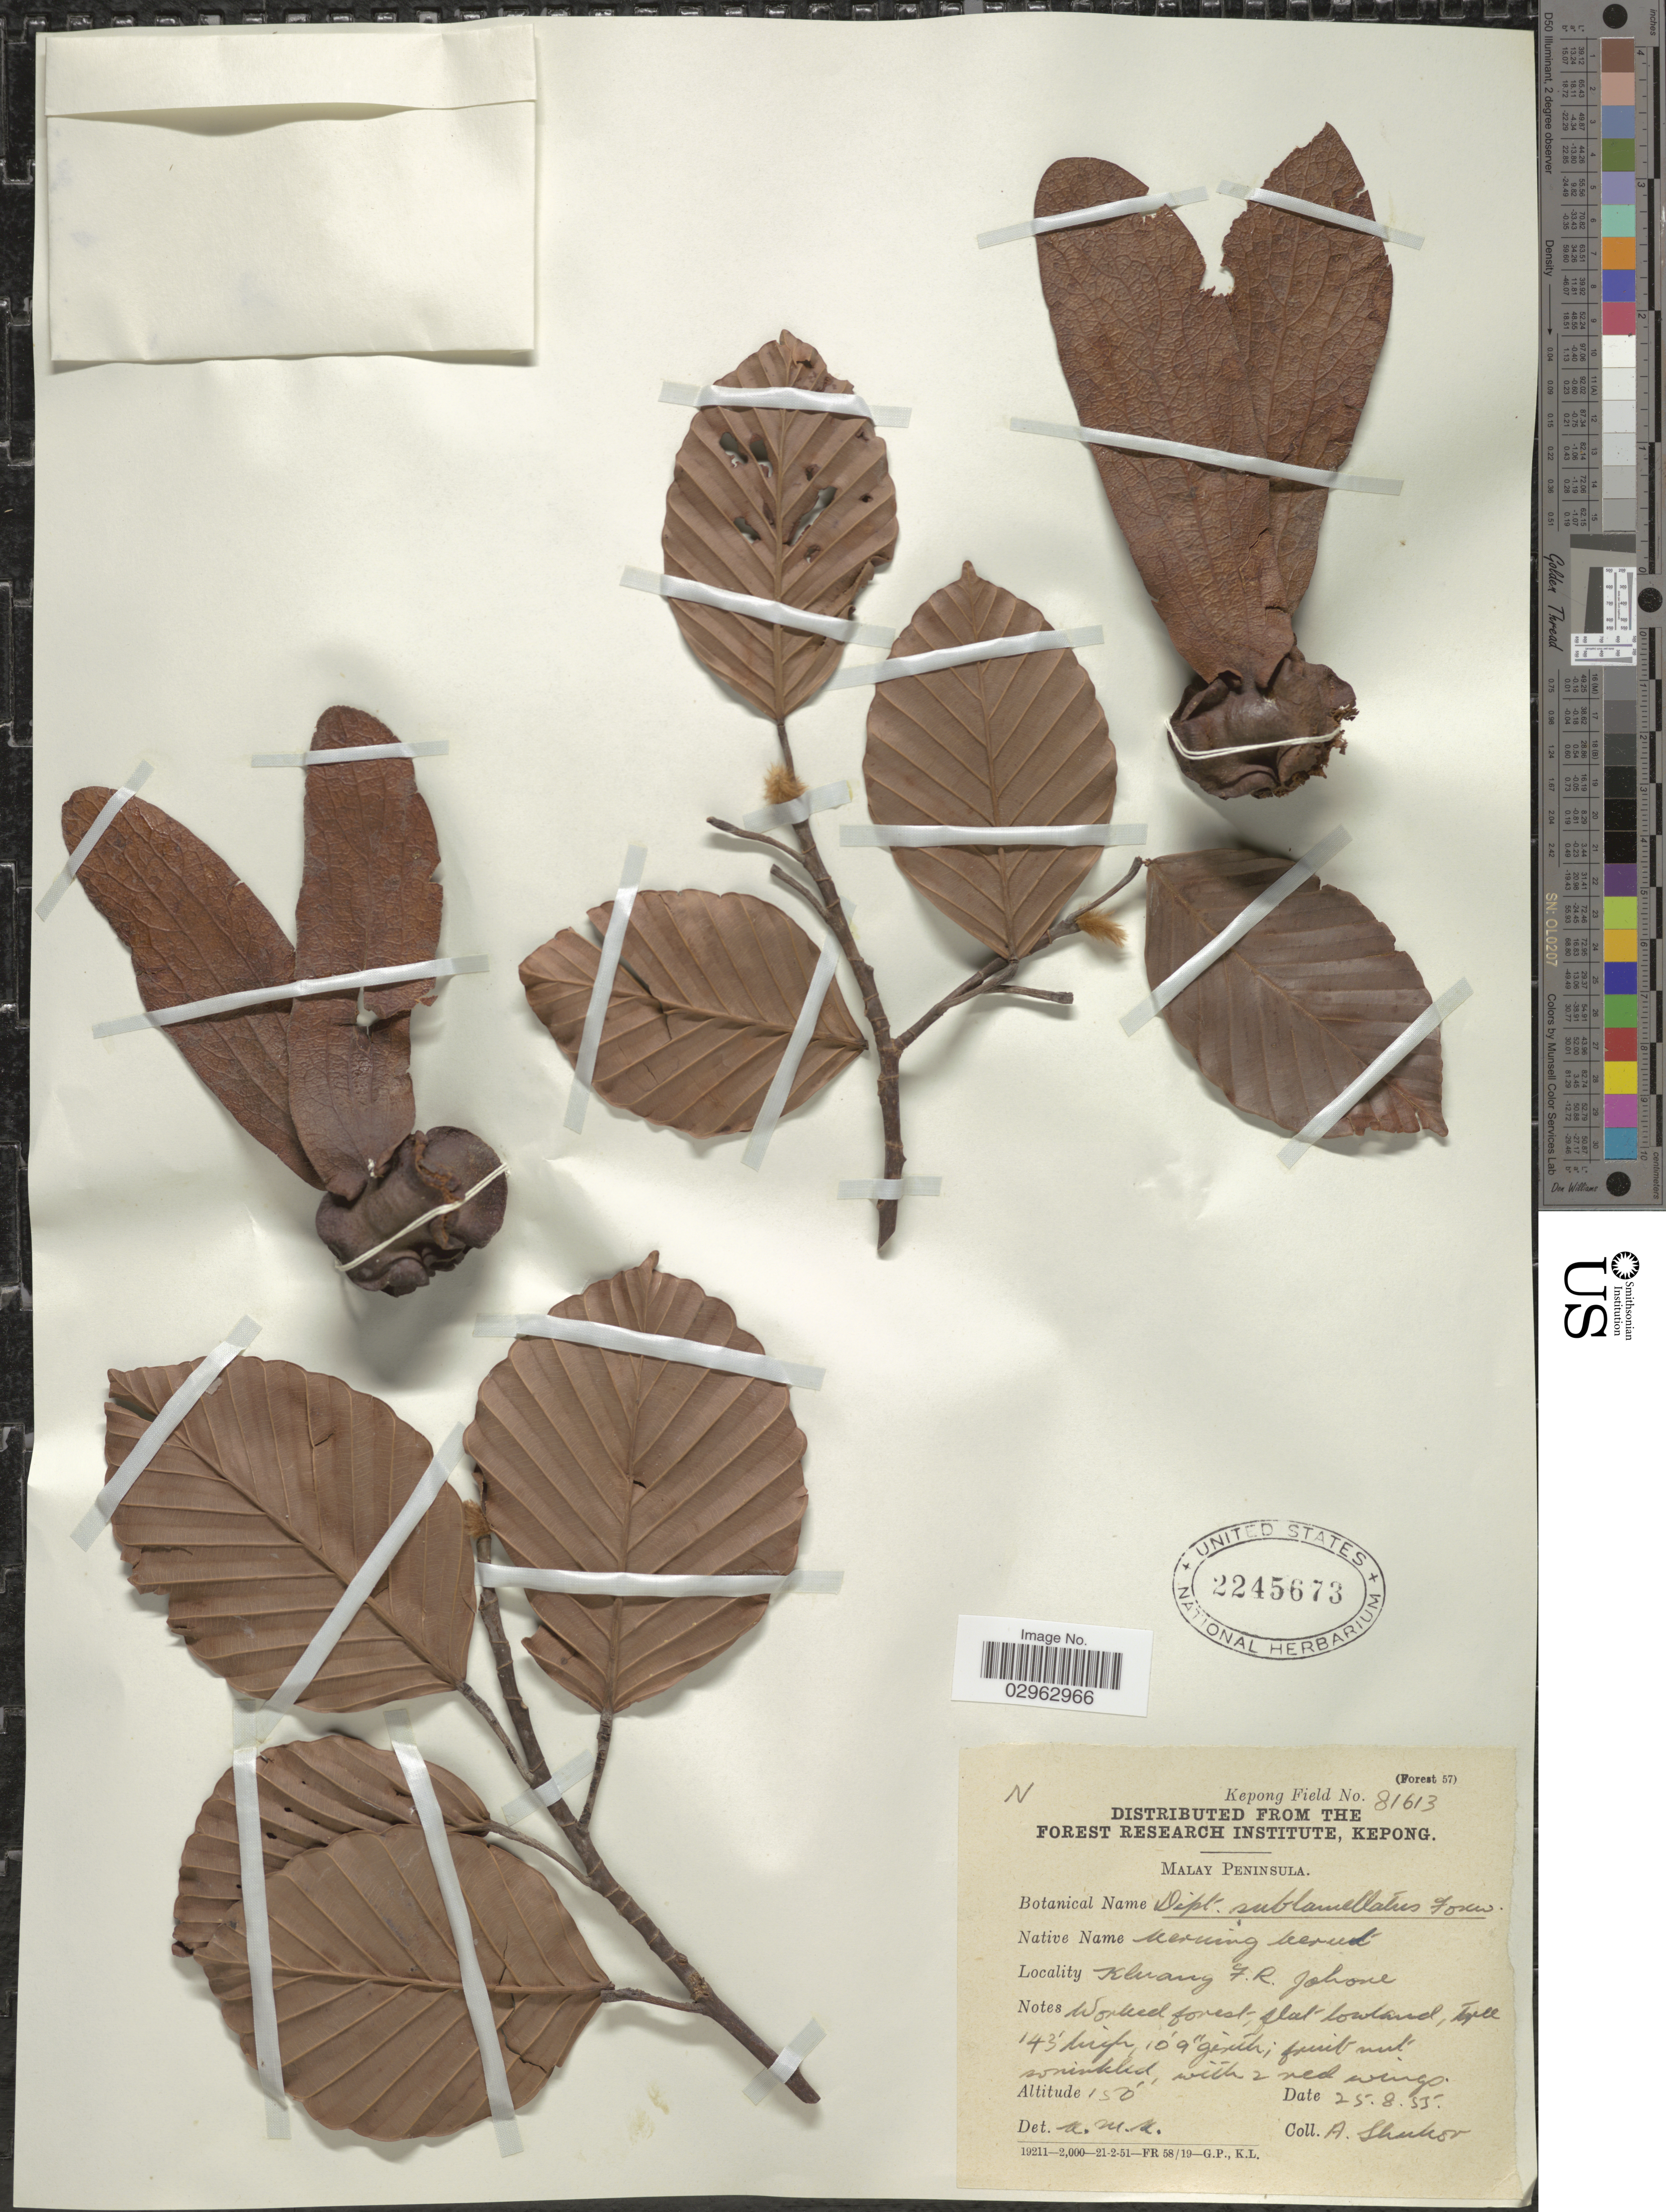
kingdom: Plantae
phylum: Tracheophyta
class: Magnoliopsida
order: Malvales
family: Dipterocarpaceae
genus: Dipterocarpus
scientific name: Dipterocarpus sublamellatus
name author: Foxw.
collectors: A. Shukor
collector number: Kepong Field 81613 ?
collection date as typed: Transcribed d/m/y: 25/8/55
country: Malaysia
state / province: Johor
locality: Malay Peninsula. Kluang F. R. Johore.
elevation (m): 46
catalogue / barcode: US 2245673